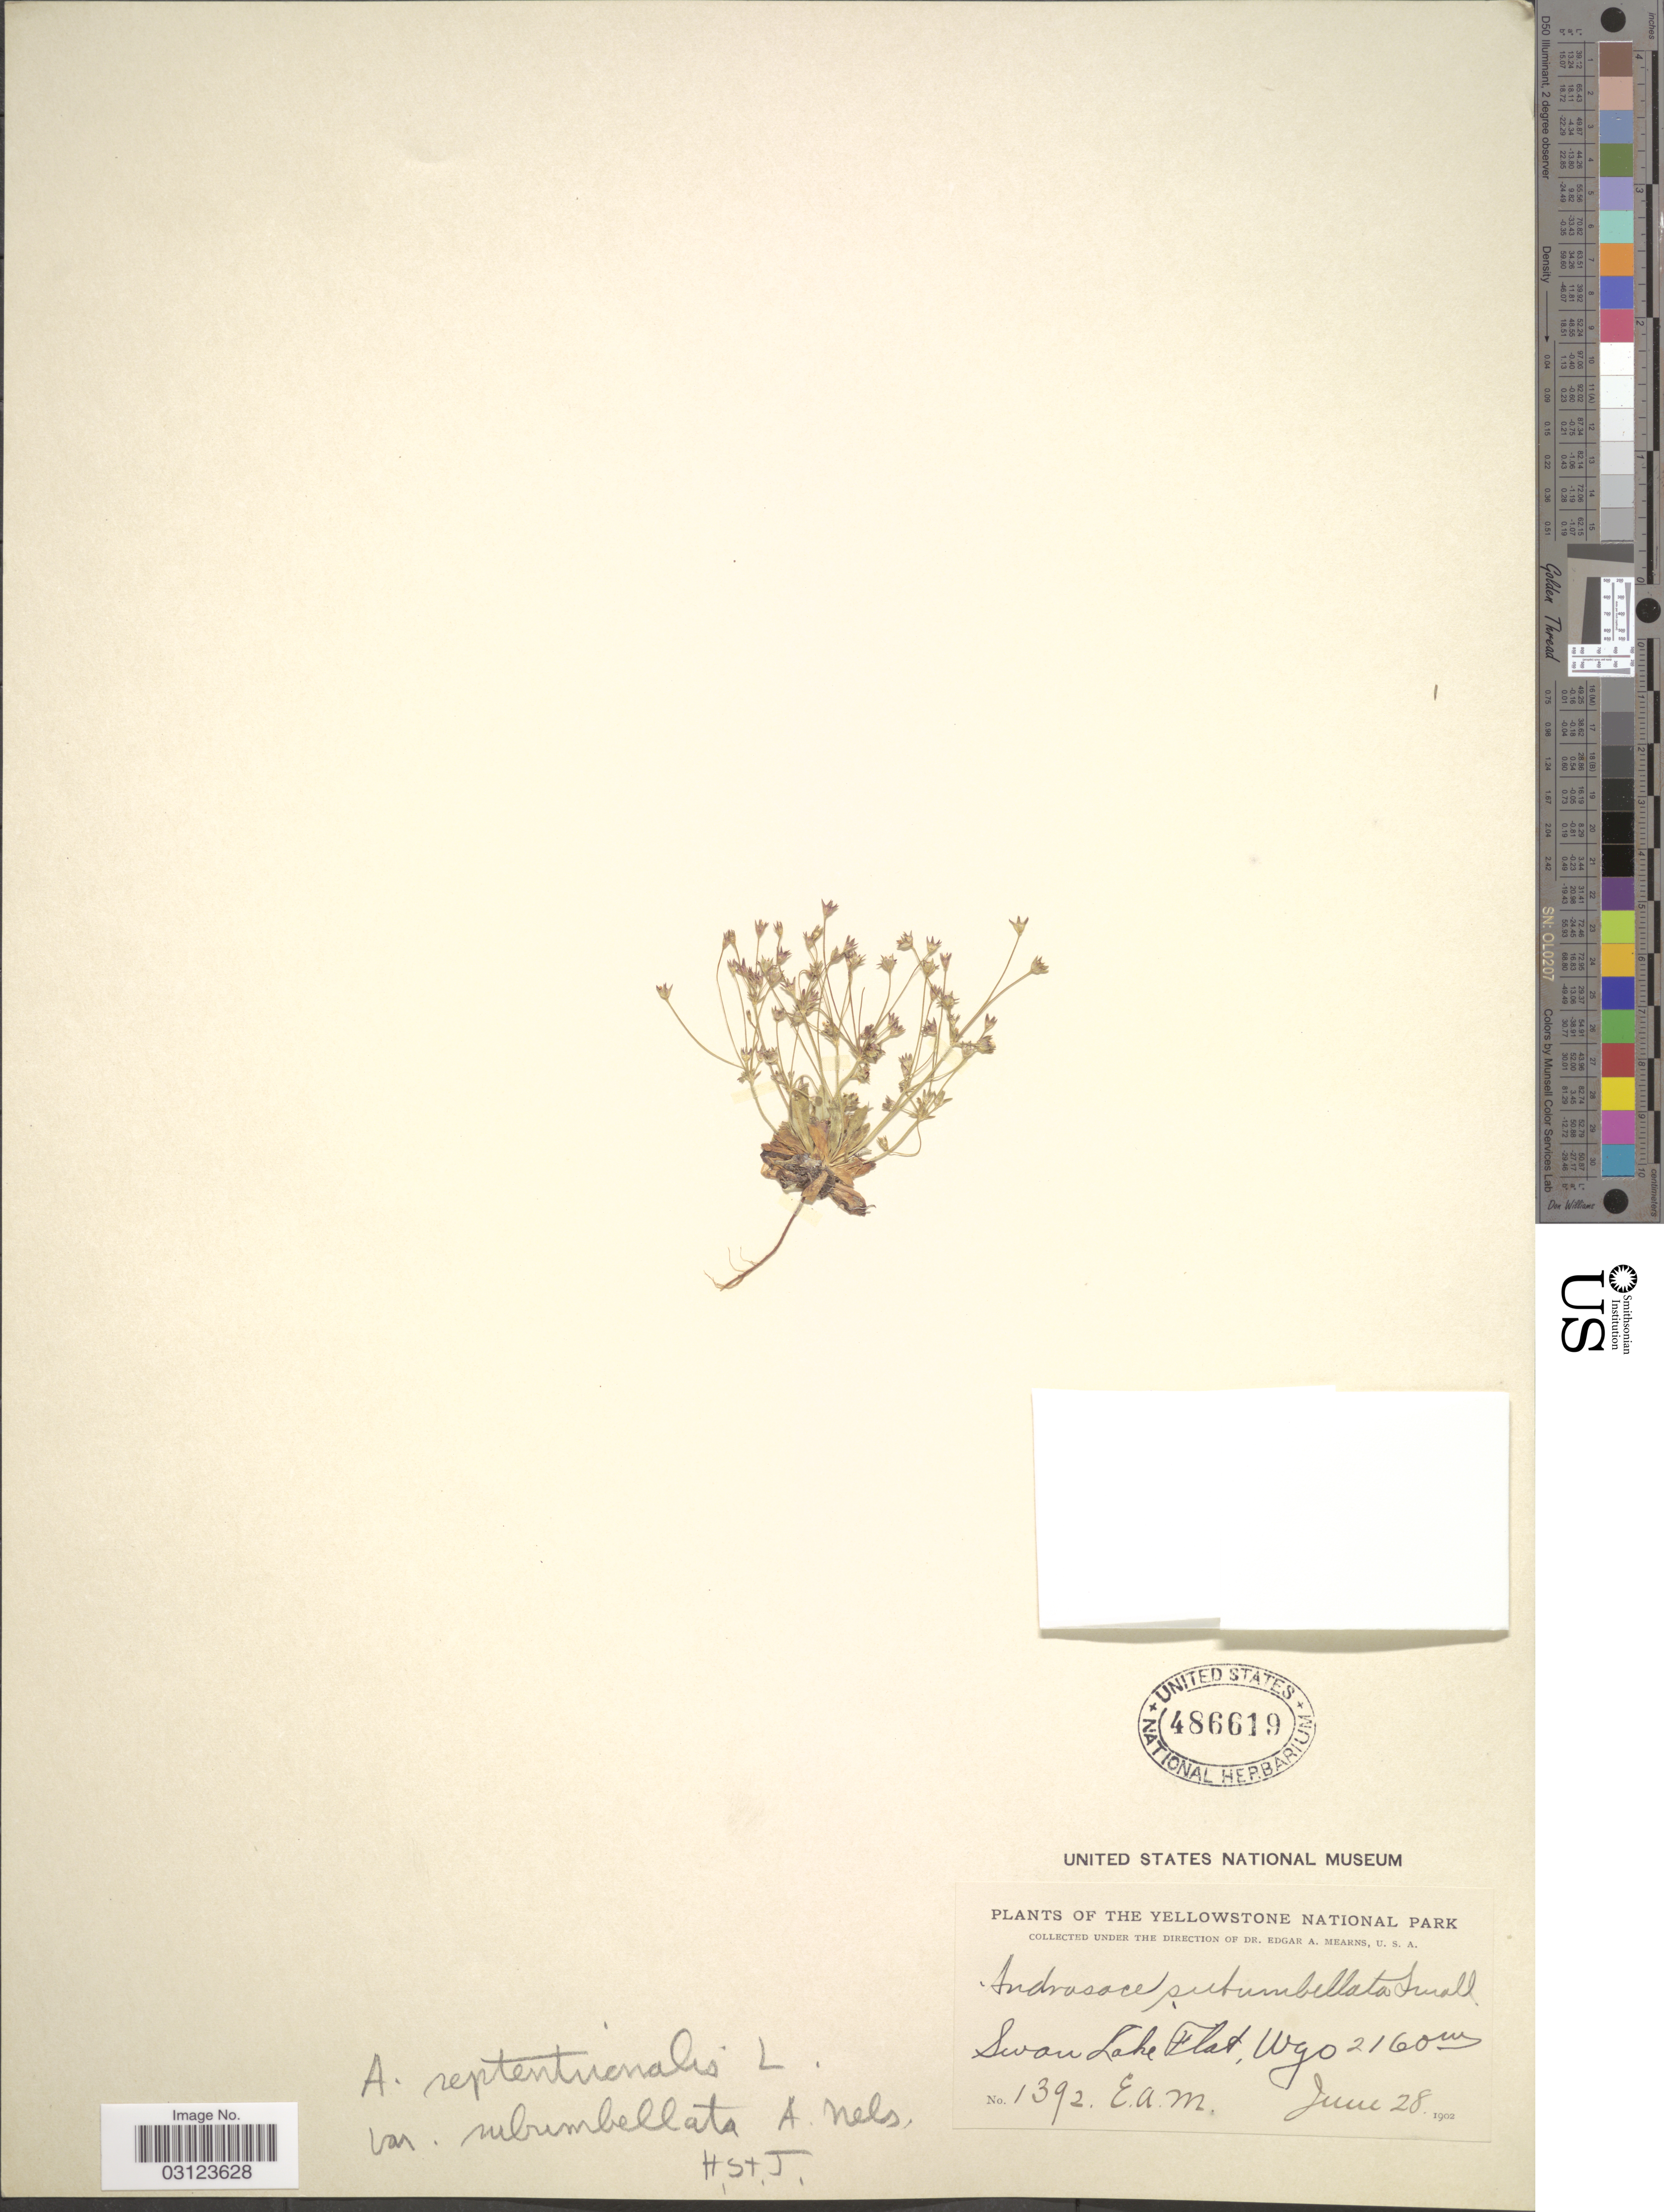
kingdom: Plantae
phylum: Tracheophyta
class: Magnoliopsida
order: Ericales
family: Primulaceae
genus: Androsace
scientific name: Androsace septentrionalis subsp. subumbellata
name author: (A. Nelson) G.T. Robbins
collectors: E. A. Mearns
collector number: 1392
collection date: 1902-06-28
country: United States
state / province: Wyoming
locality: Yellowstone National Park. Swan Lake Flat.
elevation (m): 2160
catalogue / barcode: US 486619